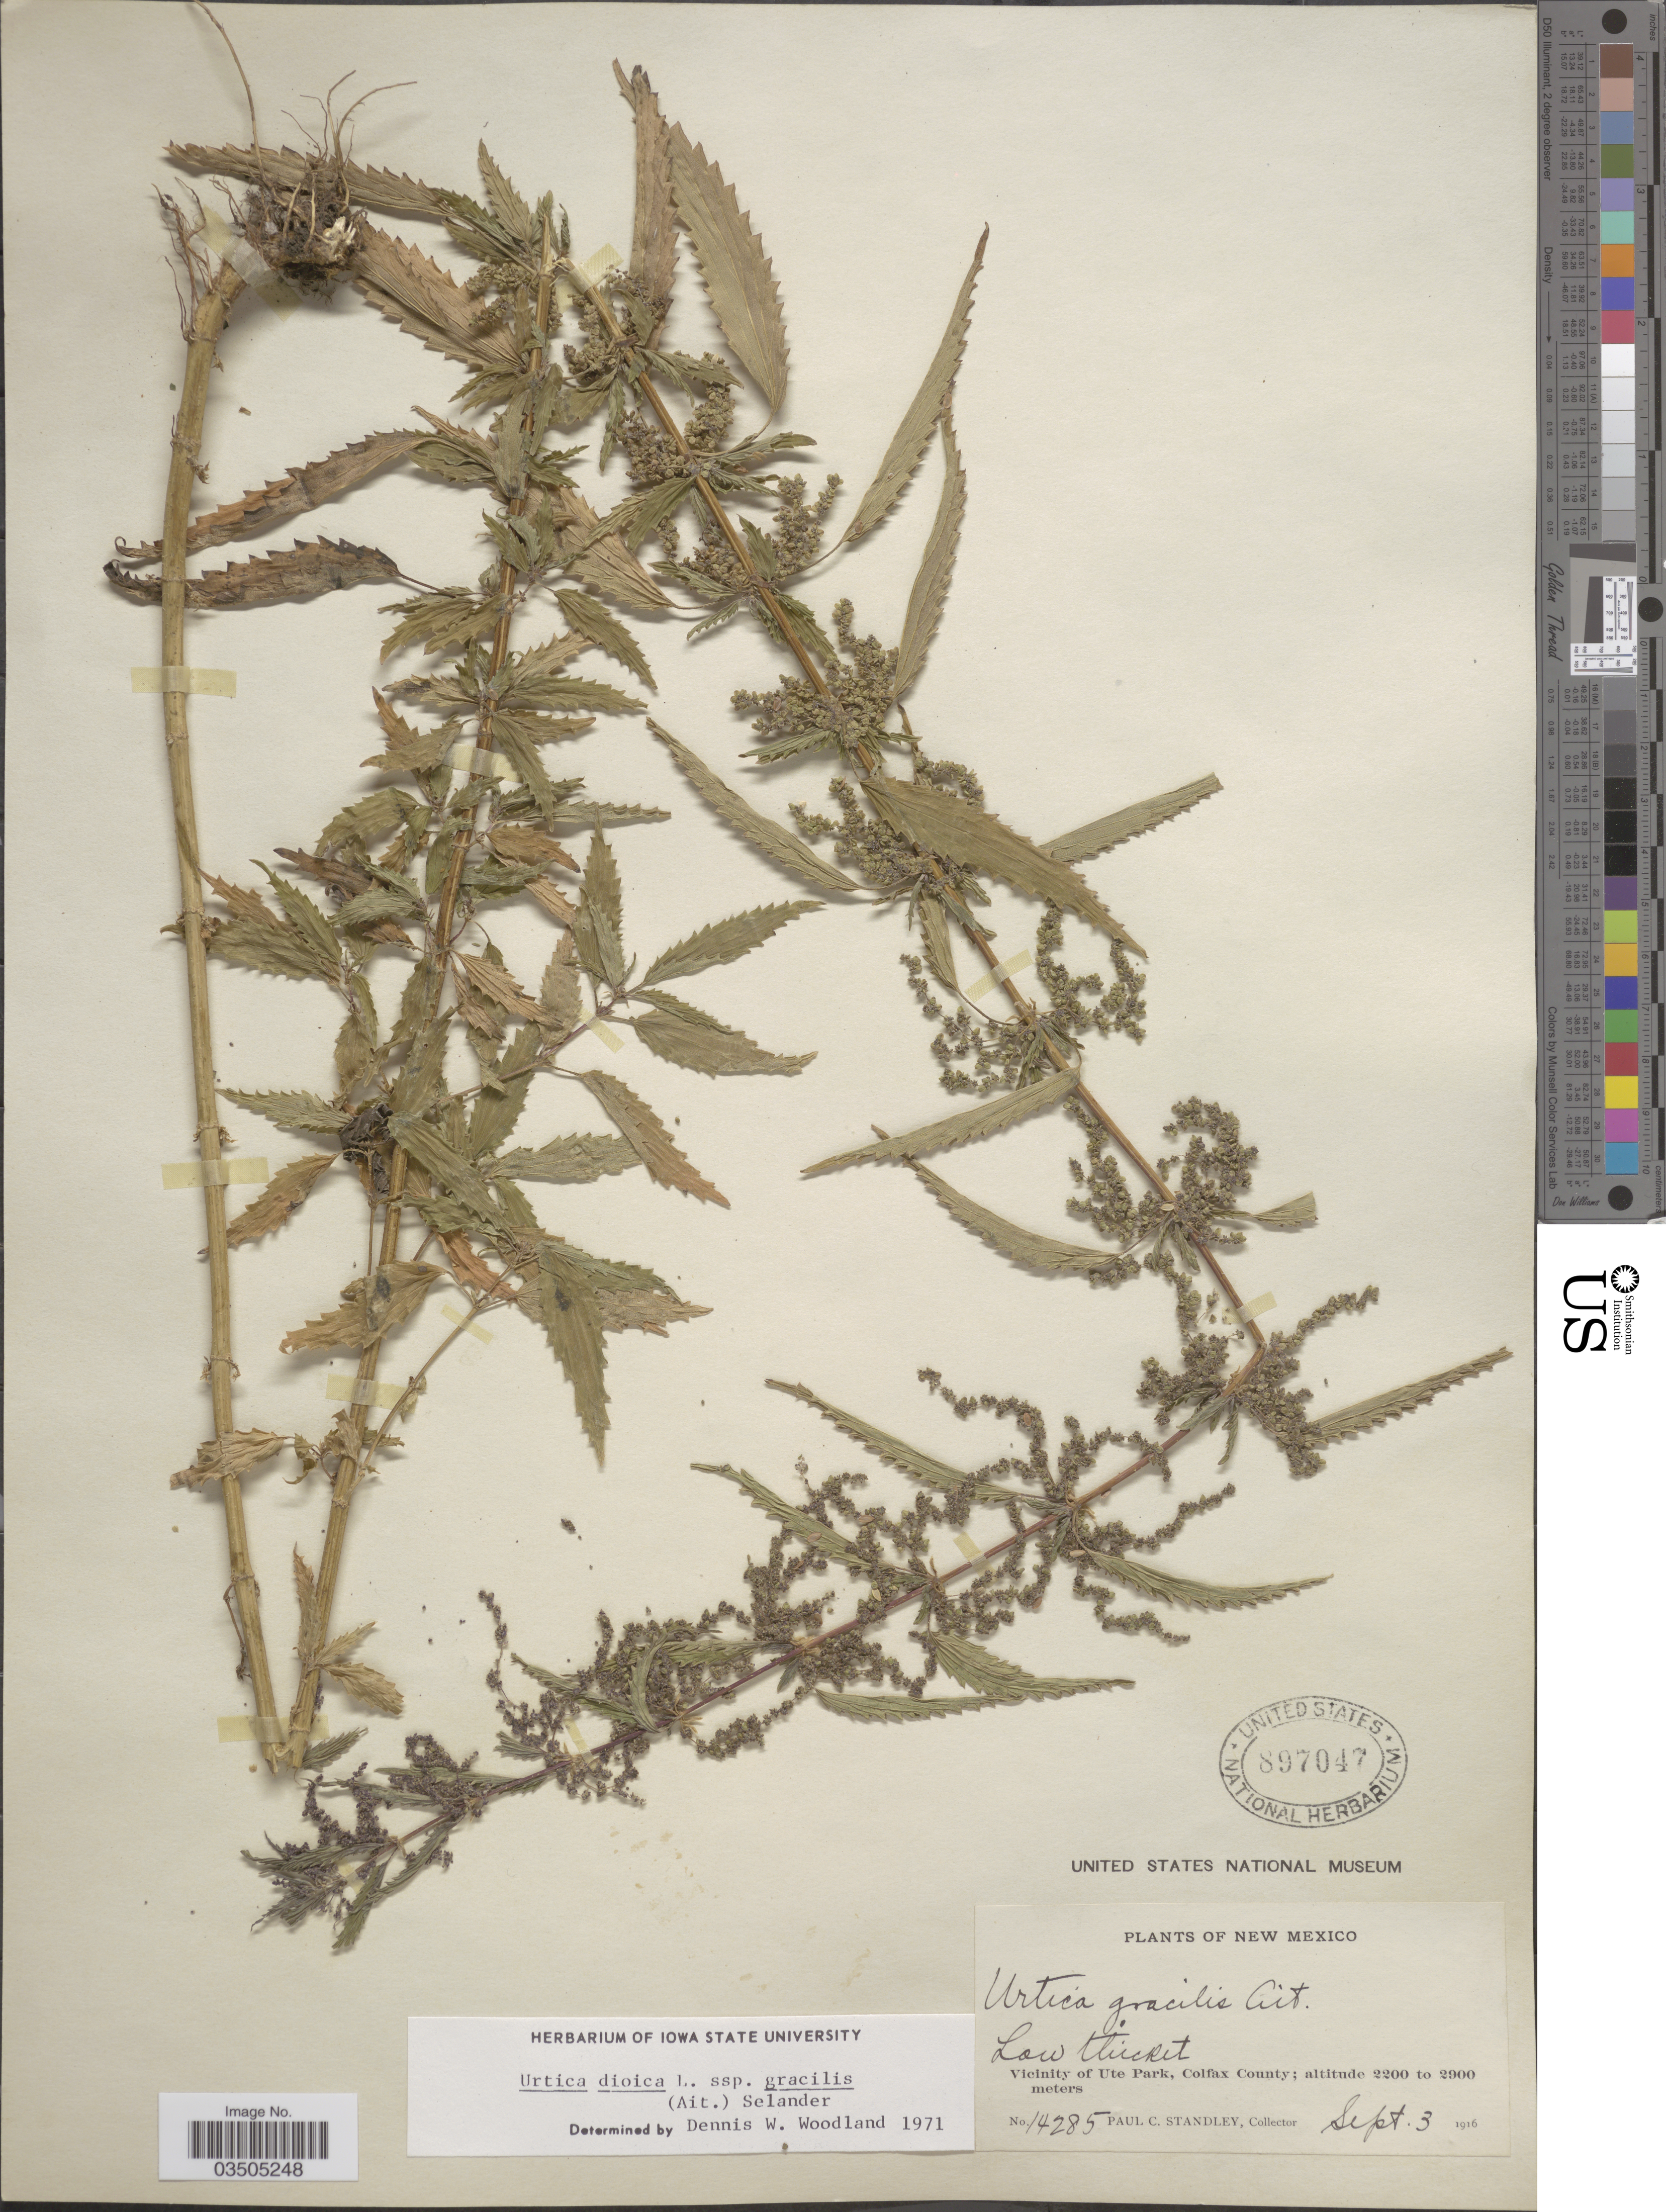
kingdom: Plantae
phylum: Tracheophyta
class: Magnoliopsida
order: Rosales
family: Urticaceae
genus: Urtica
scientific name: Urtica dioica subsp. gracilis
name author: L.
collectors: P. C. Standley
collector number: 14285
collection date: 1916-09-03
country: United States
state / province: New Mexico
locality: Vicinity of Ute Park, Colfax County.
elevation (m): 2200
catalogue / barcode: US 897047